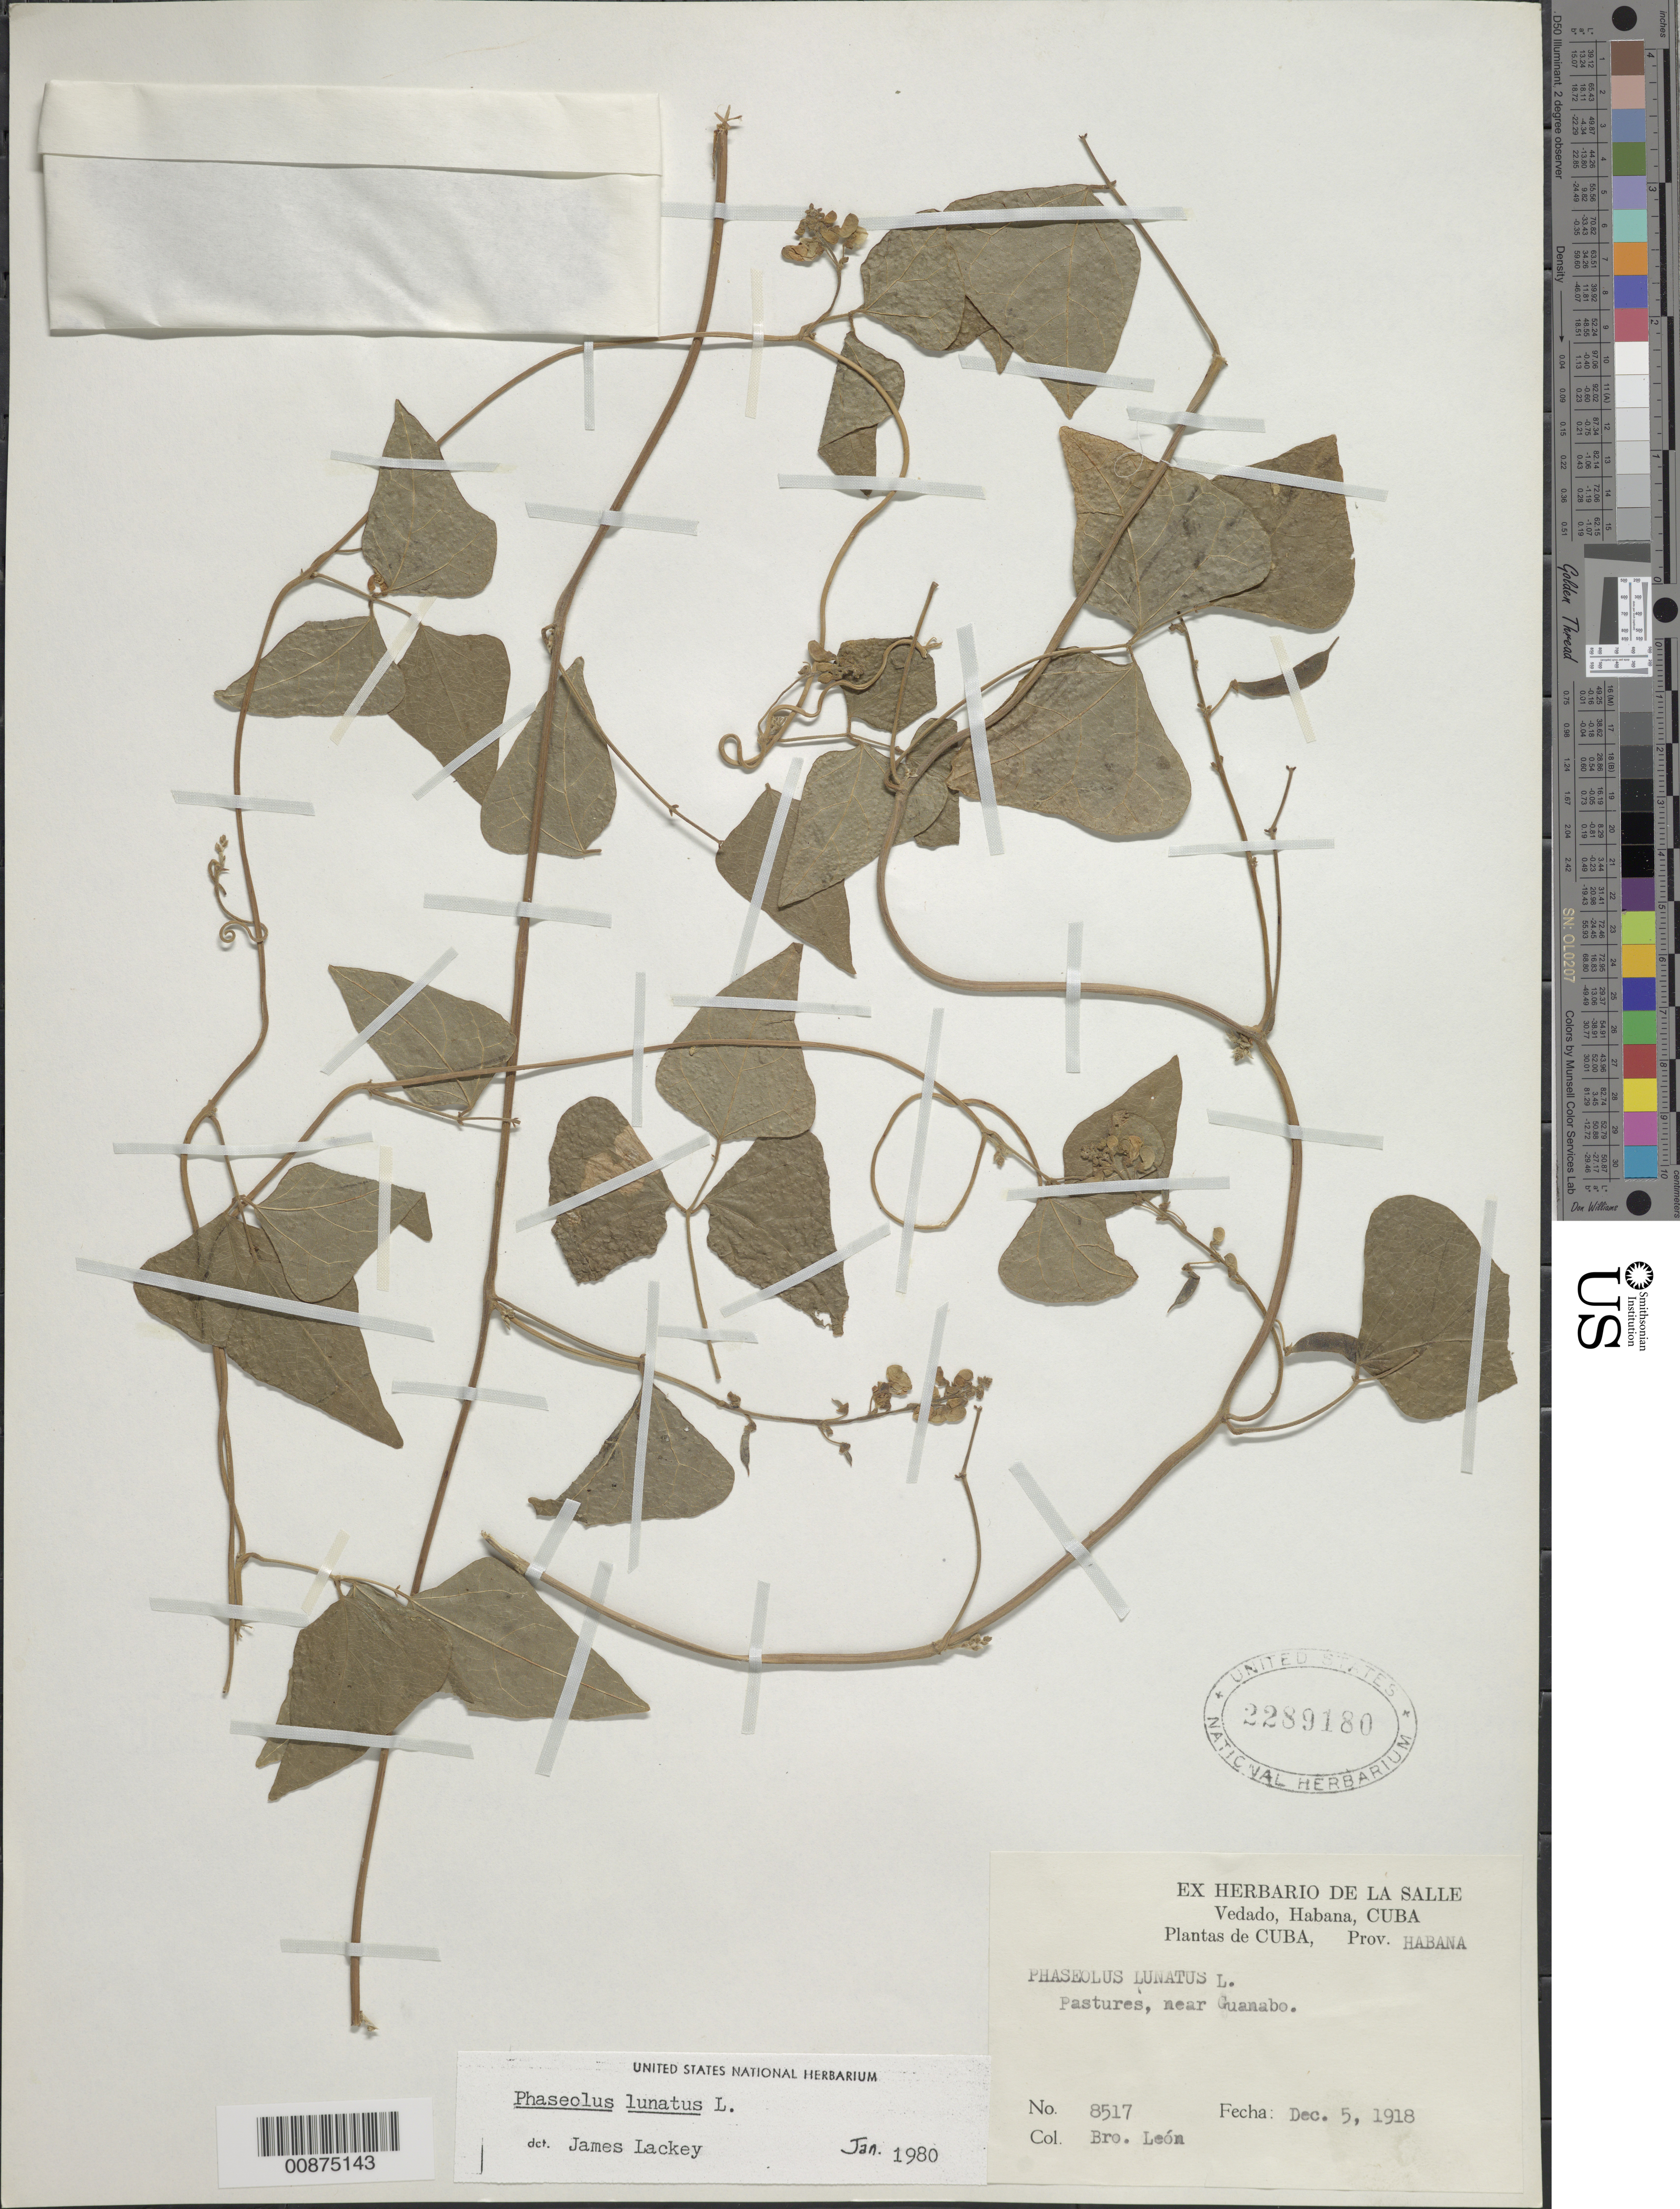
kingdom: Plantae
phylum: Tracheophyta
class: Magnoliopsida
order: Fabales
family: Fabaceae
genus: Phaseolus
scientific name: Phaseolus lunatus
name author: L.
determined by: Lackey, J.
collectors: Bro. León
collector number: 8517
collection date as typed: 05 Dec 1918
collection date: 1918-12-05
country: Cuba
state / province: La Habana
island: Cuba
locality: Near Guanabo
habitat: Pastures.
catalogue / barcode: US 2289180